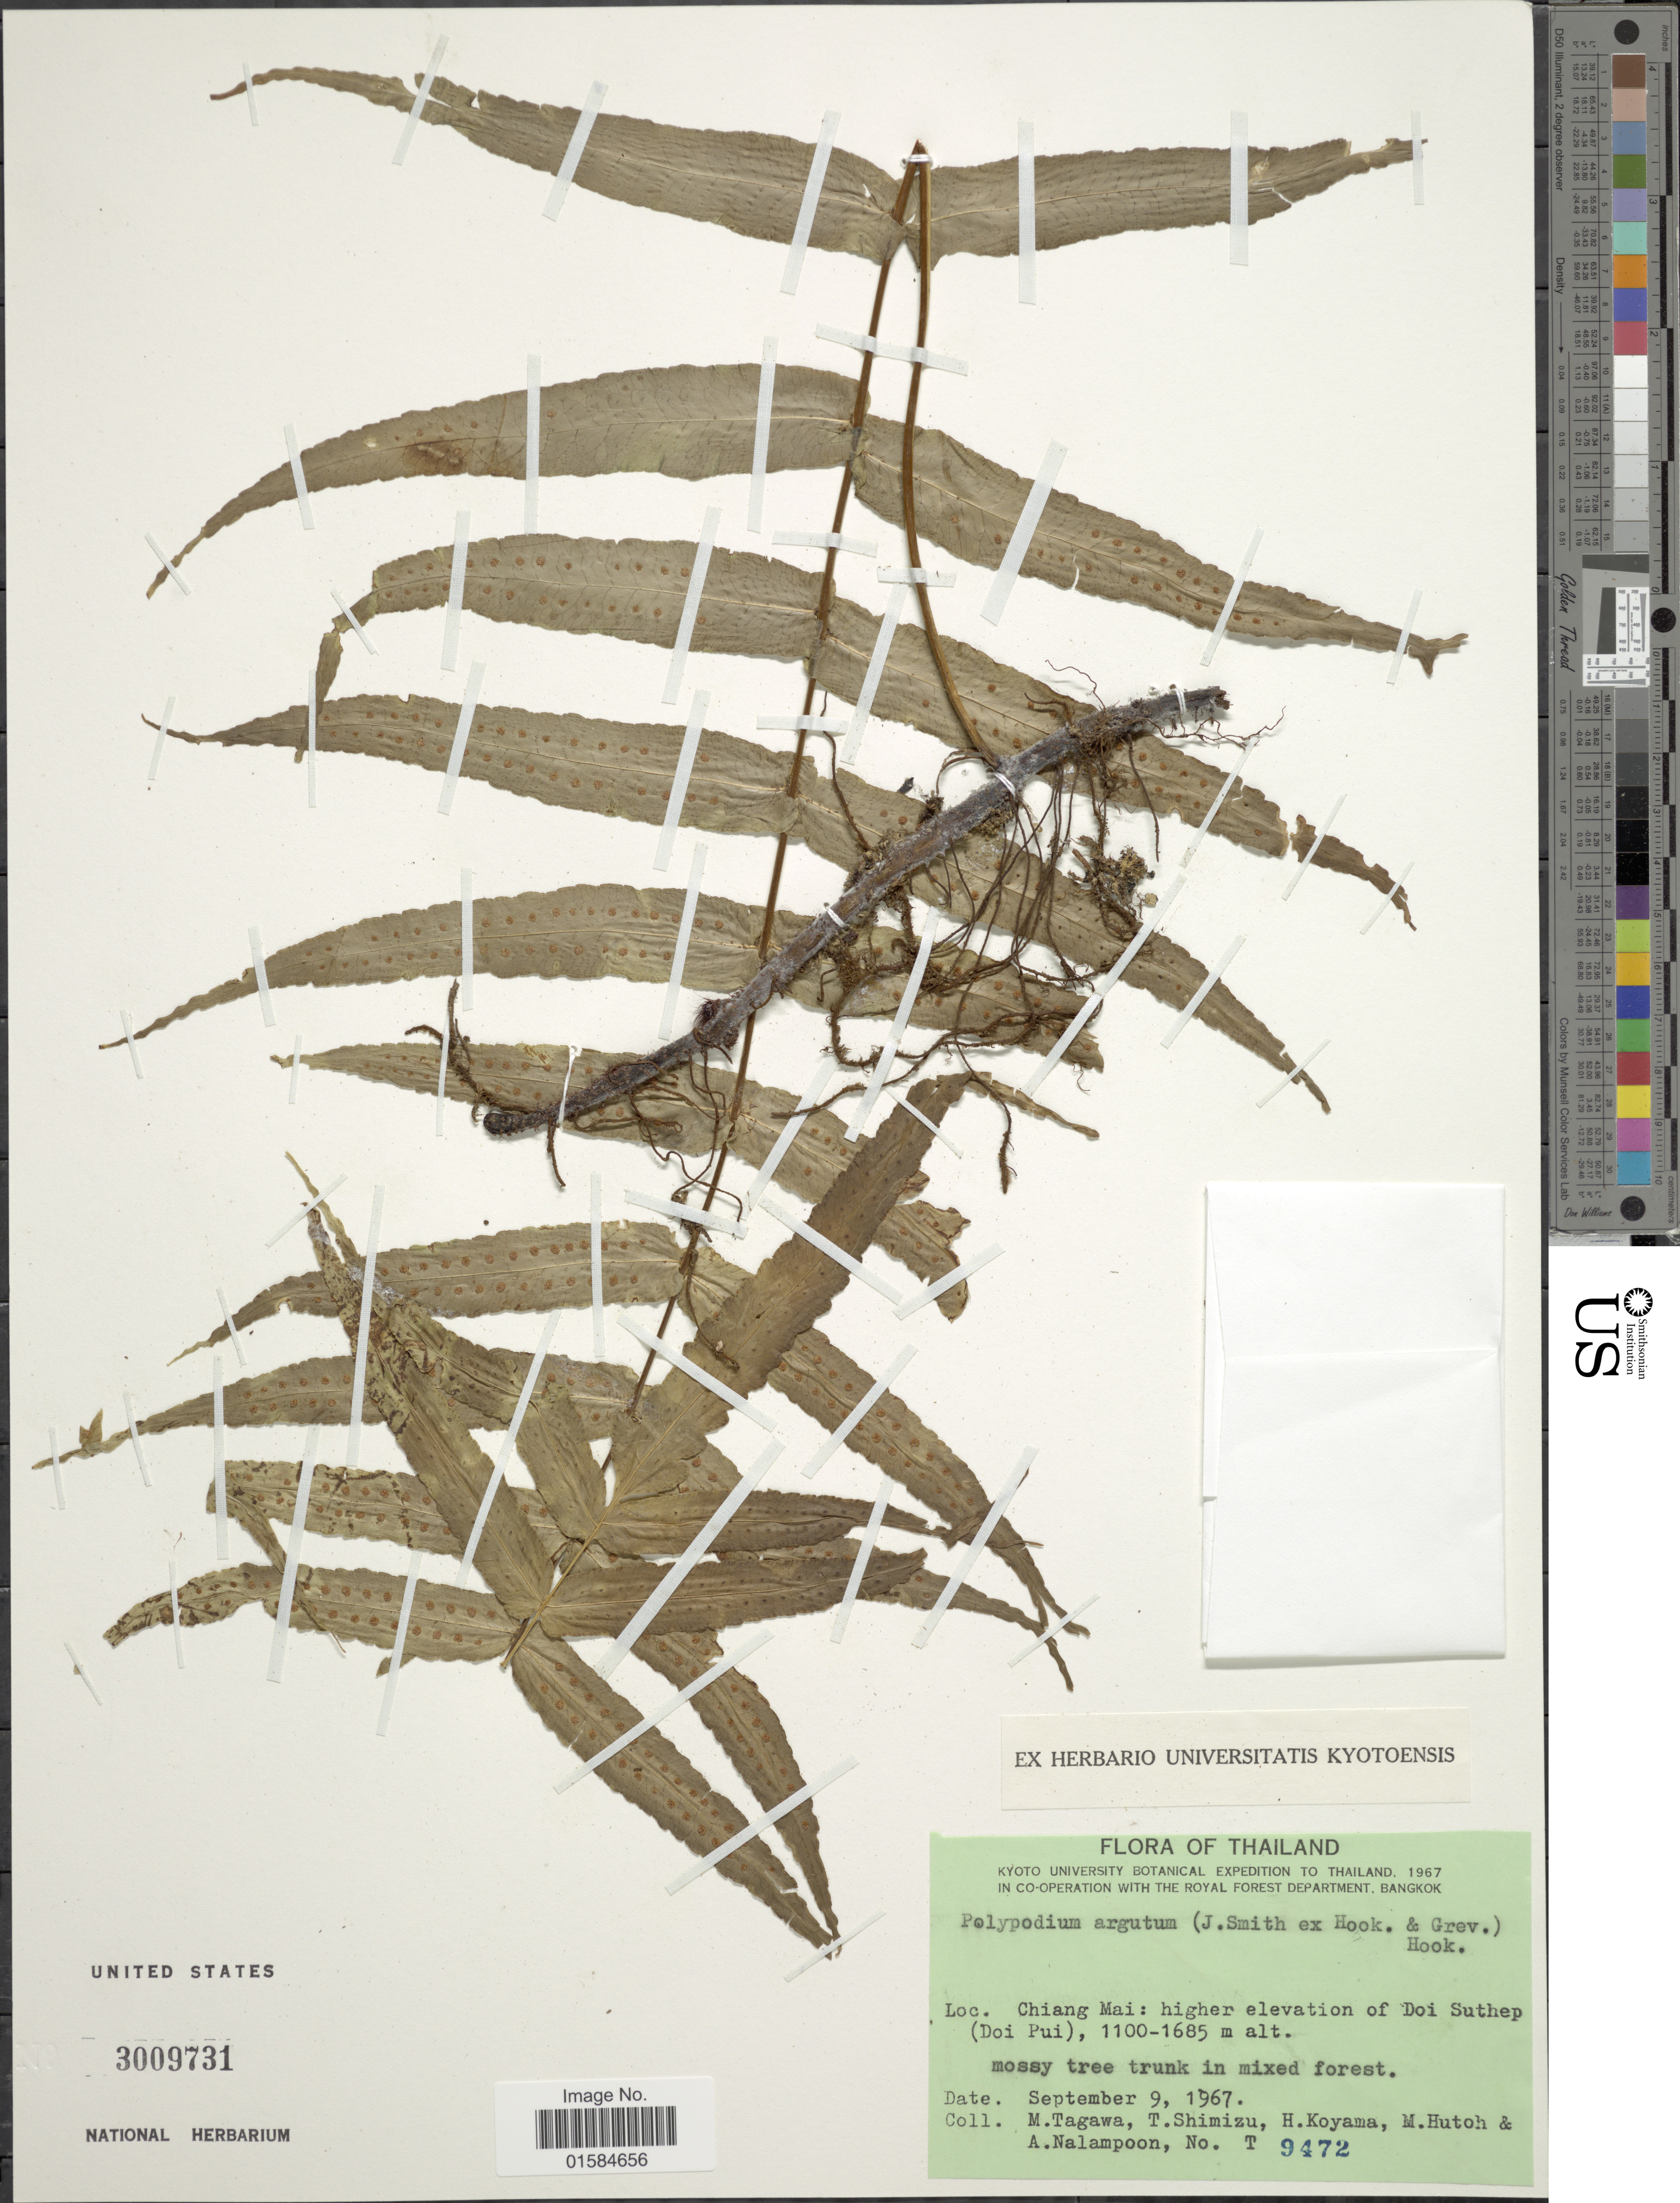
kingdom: Plantae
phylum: Tracheophyta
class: Polypodiopsida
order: Polypodiales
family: Polypodiaceae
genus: Goniophlebium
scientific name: Goniophlebium mengtzeense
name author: (Christ) Rödl-Linder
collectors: M. Tagawa, T. Shimizu, H. Koyama, M. Hutoh & A. Nalampoon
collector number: T9472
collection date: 1967-09-09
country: Thailand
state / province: Chiang Mai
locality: Chiang Mai: higher elevation of Doi Suthep (Doi Pui)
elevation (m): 1100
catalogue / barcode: US 3009731